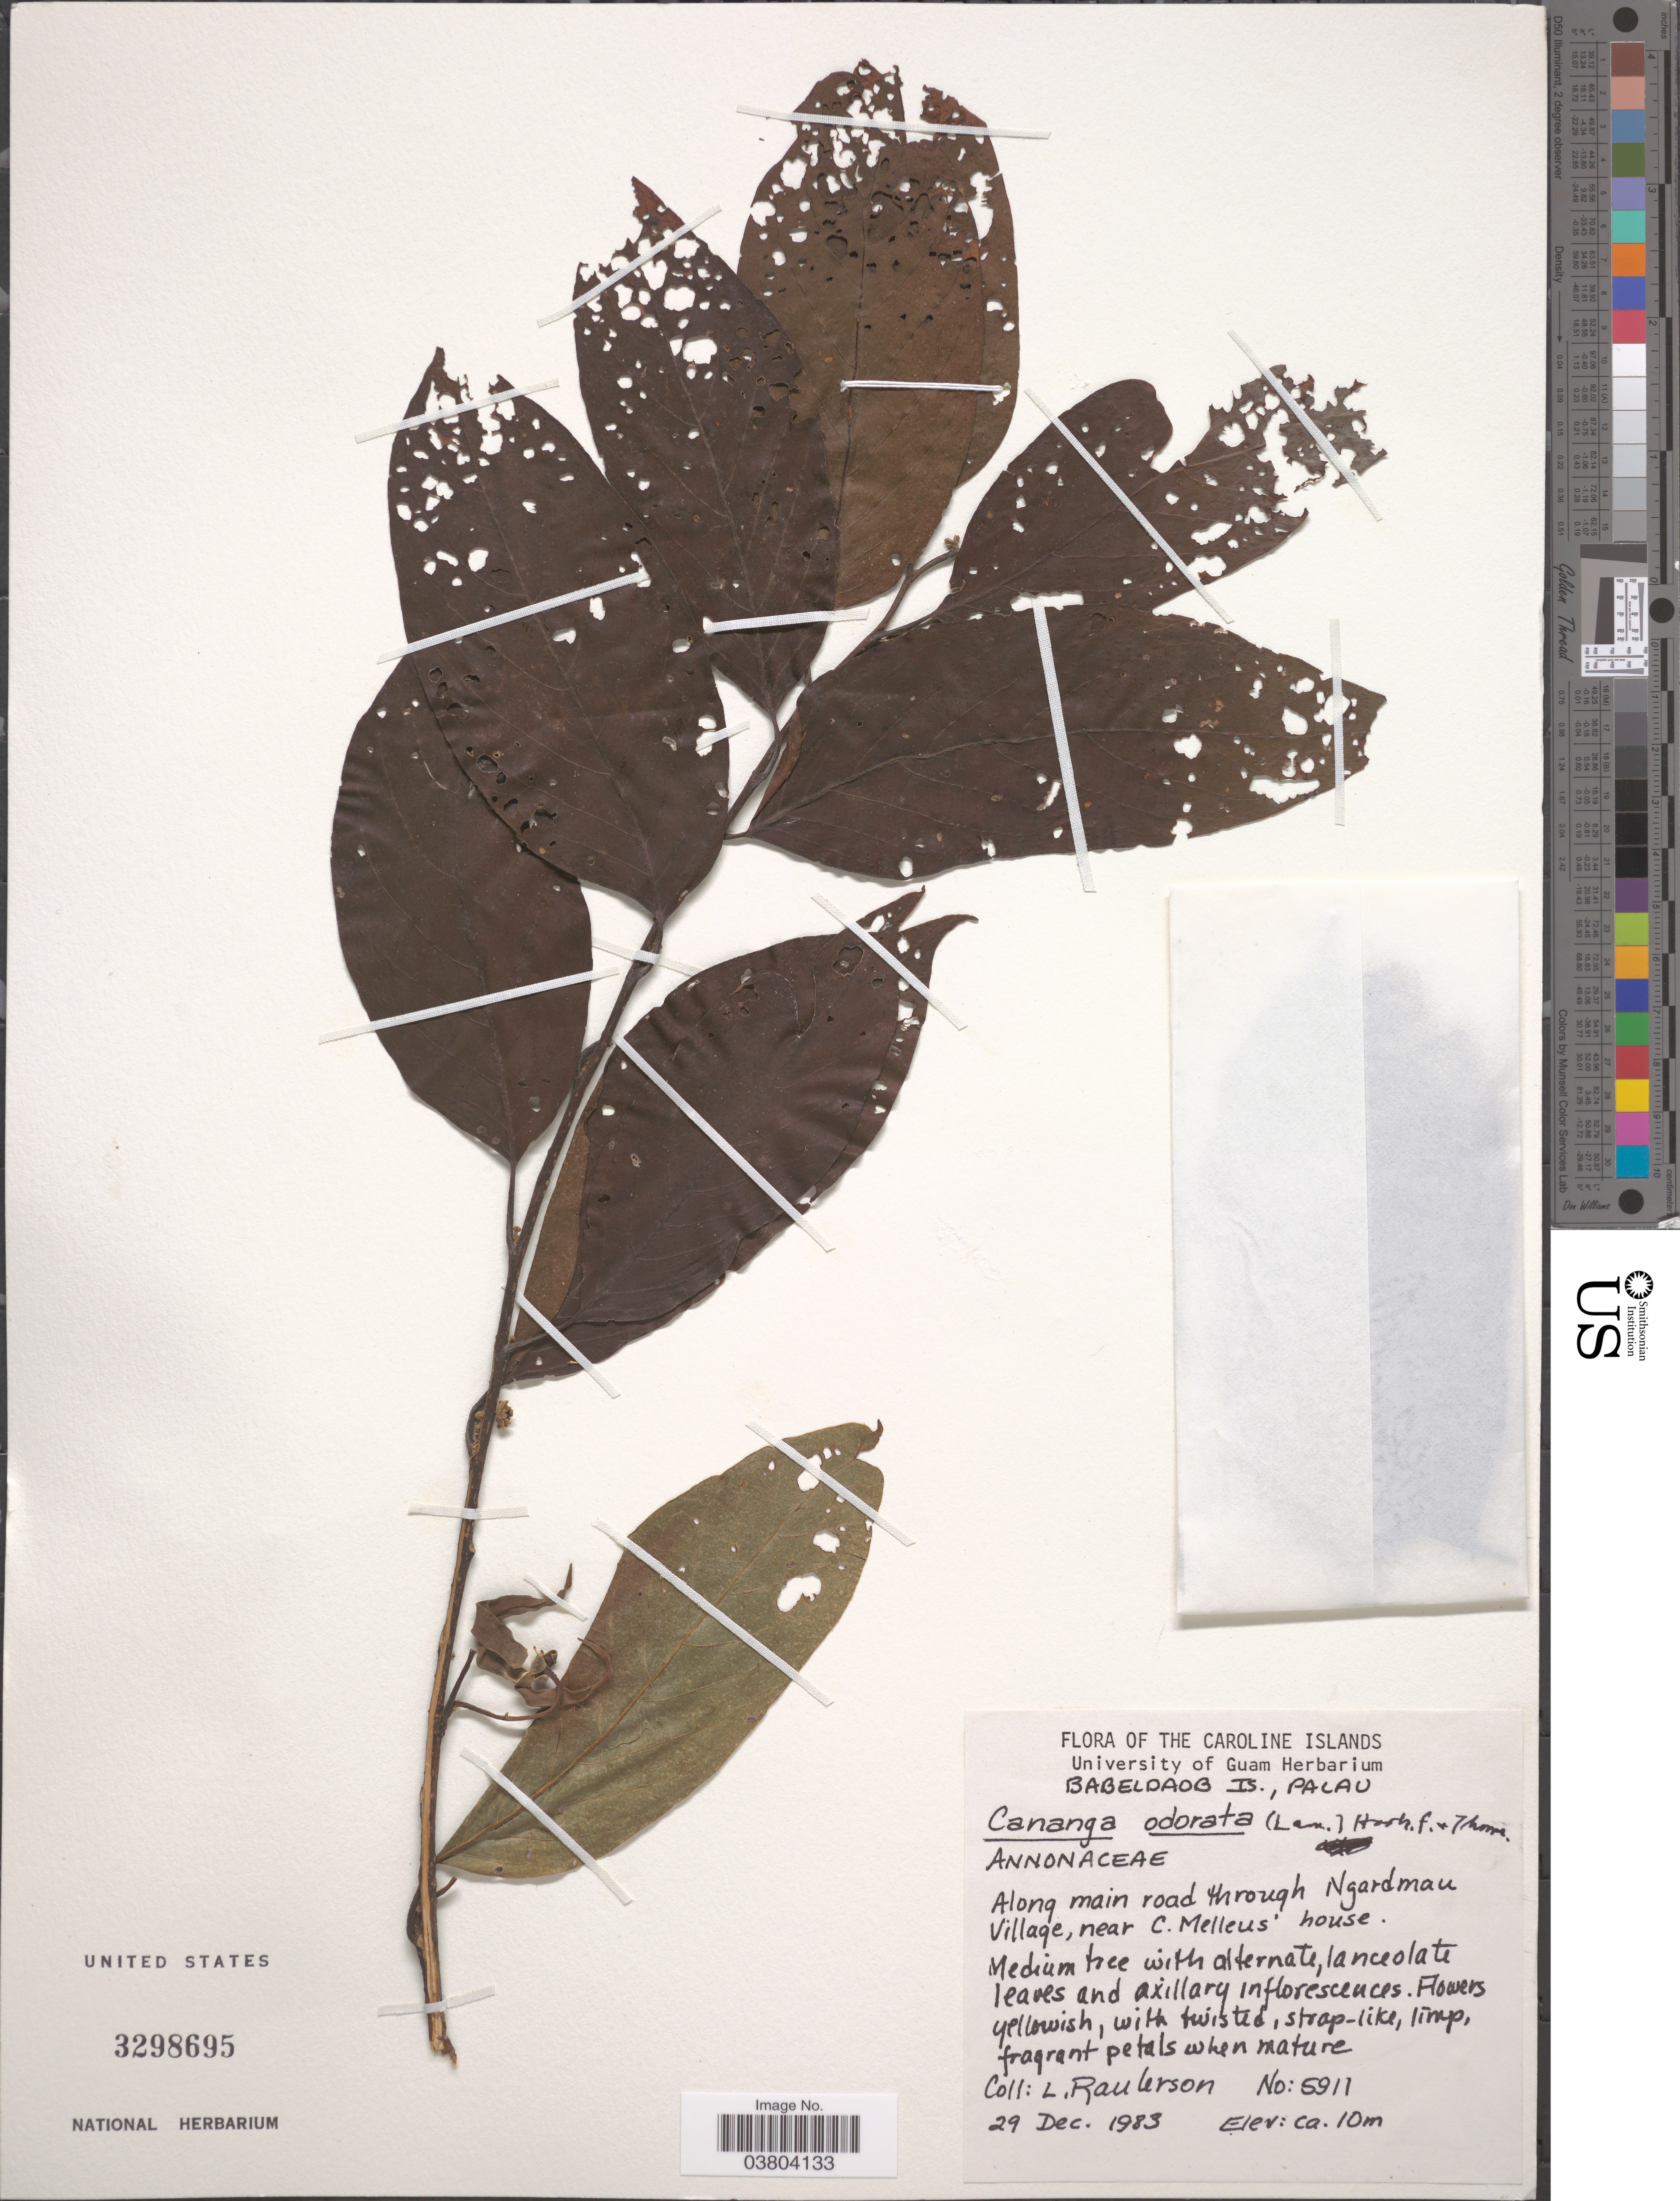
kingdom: Plantae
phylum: Tracheophyta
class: Magnoliopsida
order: Magnoliales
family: Annonaceae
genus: Cananga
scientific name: Cananga odorata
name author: (Lam.) Hook. f. & Thomson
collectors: L. Raulerson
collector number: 5911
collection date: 1983-12-29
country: Palau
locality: The Caroline Islands. Babeldaob Is., Palau. Along main road through Ngardmau Village, near C. Melleus' house.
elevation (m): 10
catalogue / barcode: US 3298695